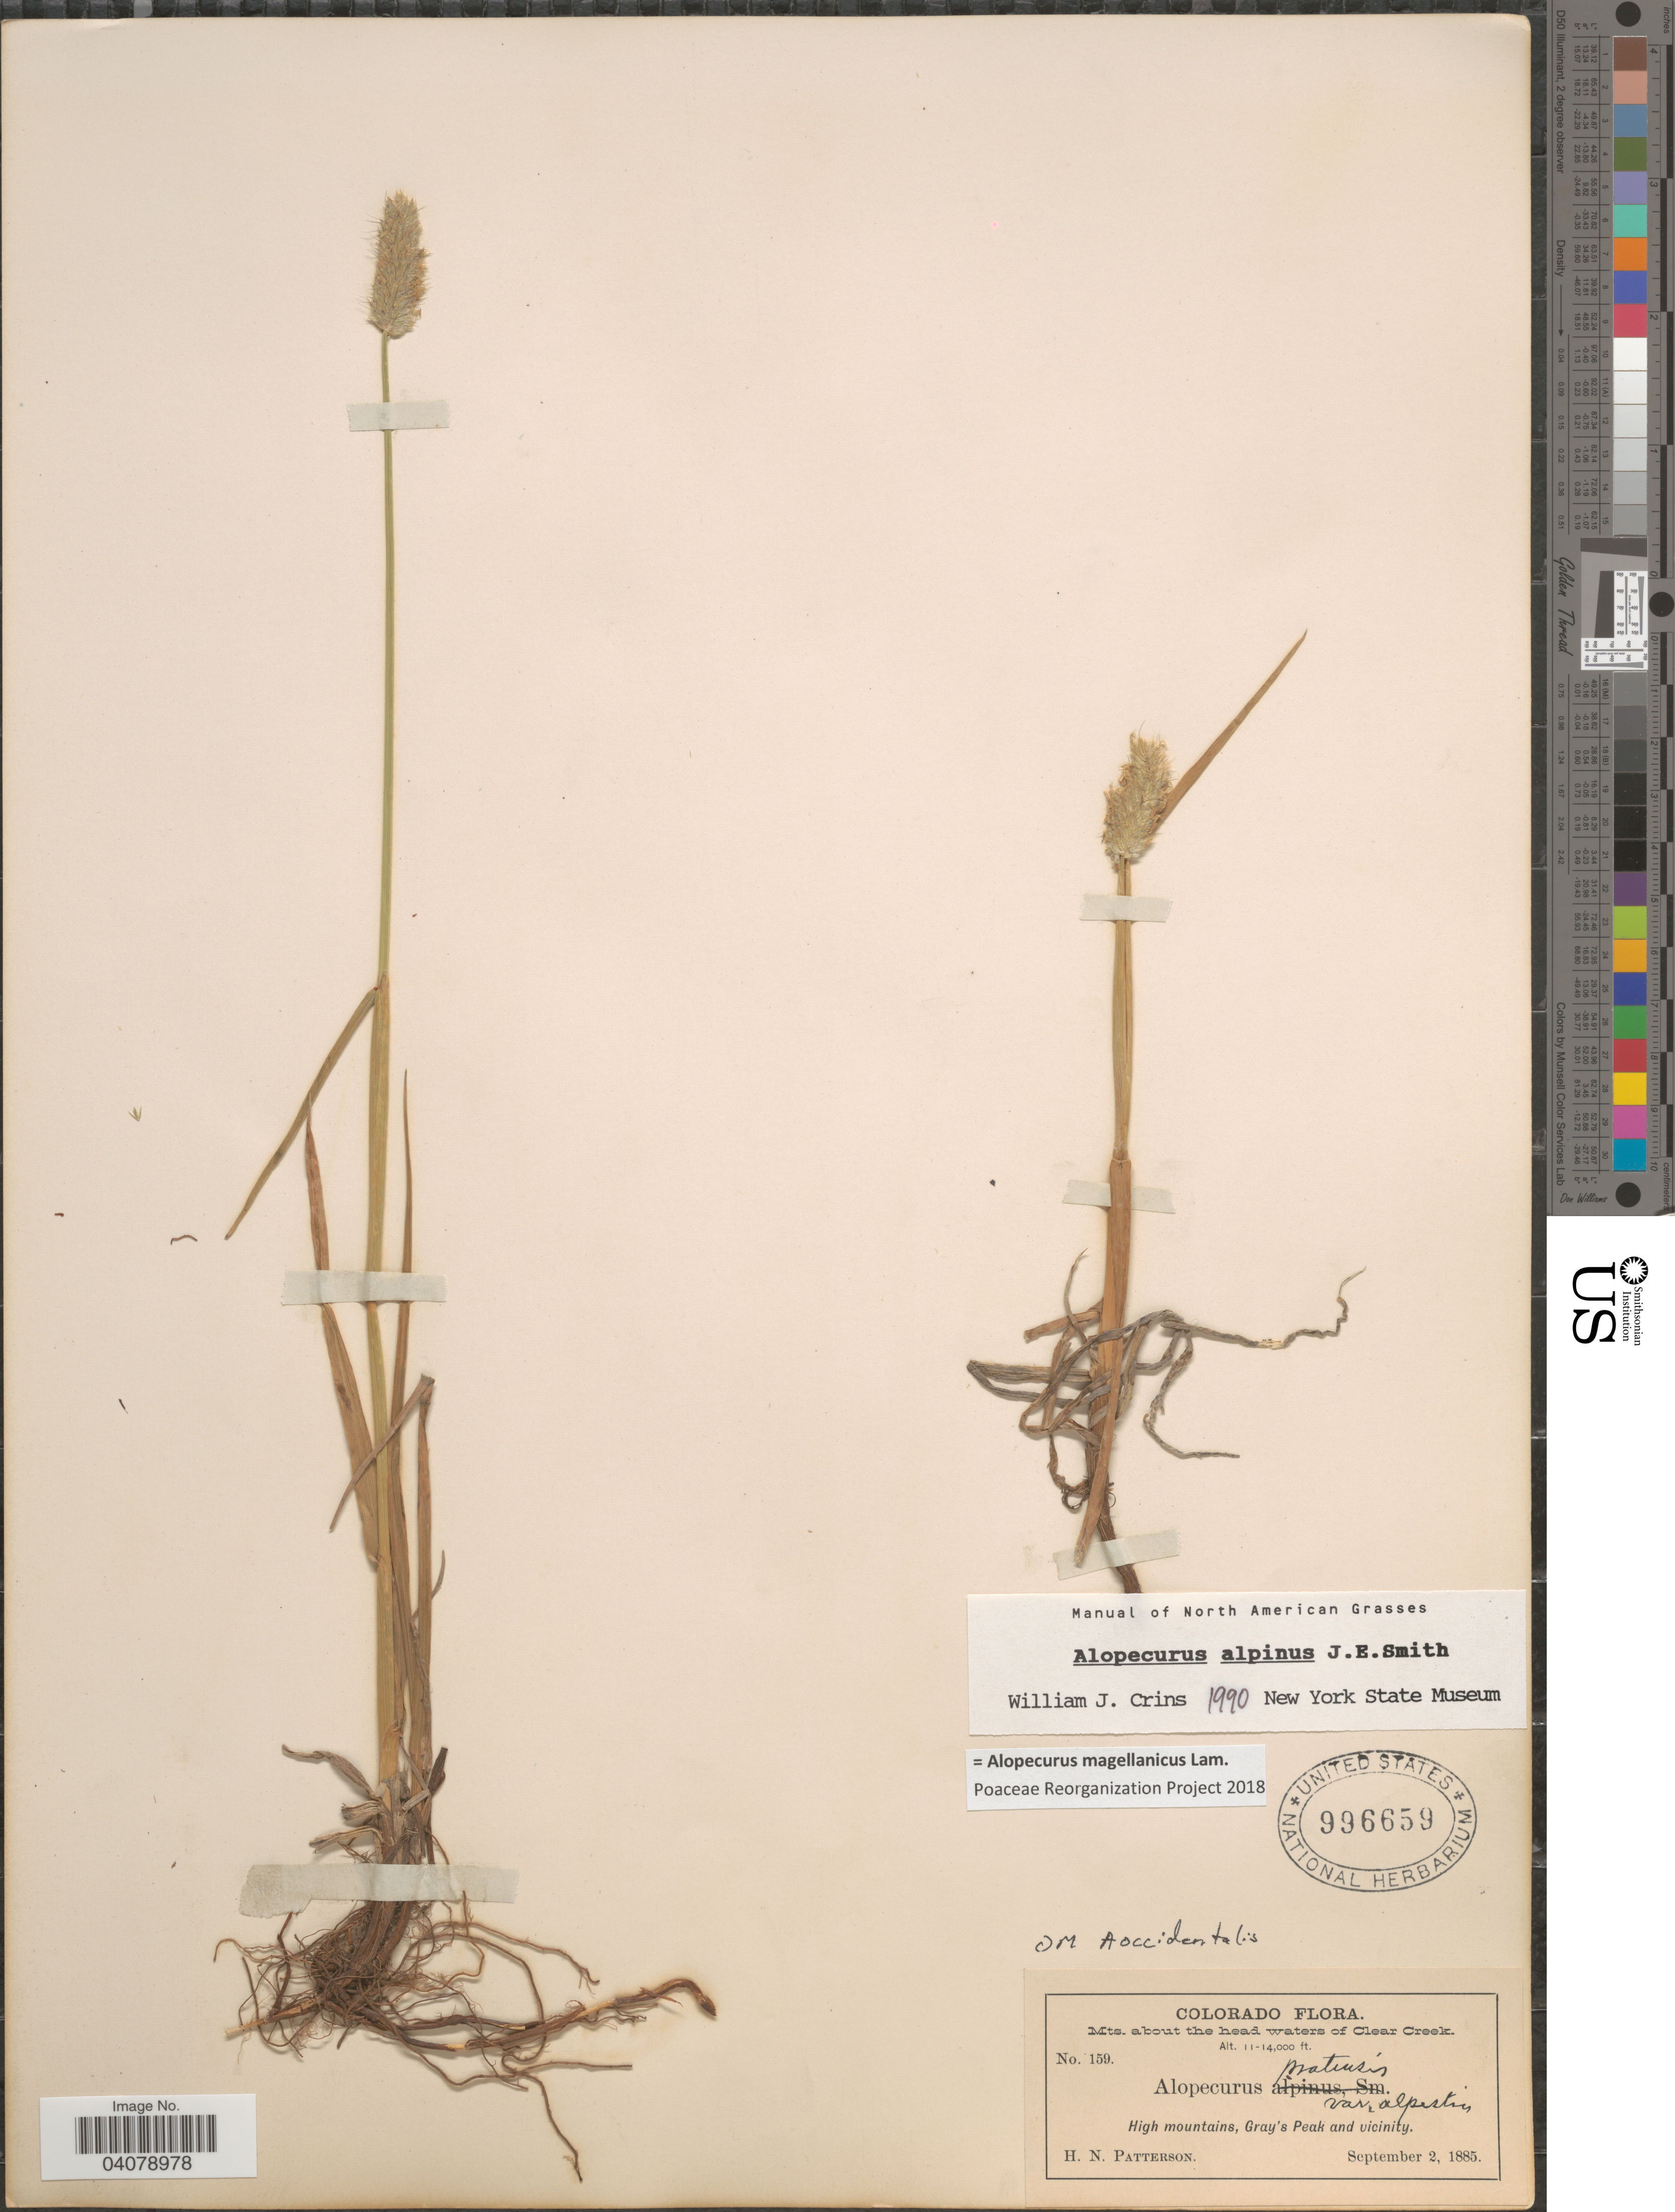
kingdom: Plantae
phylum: Tracheophyta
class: Liliopsida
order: Poales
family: Poaceae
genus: Alopecurus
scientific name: Alopecurus magellanicus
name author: Lam.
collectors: H. N. Patterson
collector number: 159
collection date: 1885-09-02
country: United States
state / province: Colorado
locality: Mts. about the head waters of Clear Creek. High mountains, Gray's Peak and vicinity.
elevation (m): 3353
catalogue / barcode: US 996659